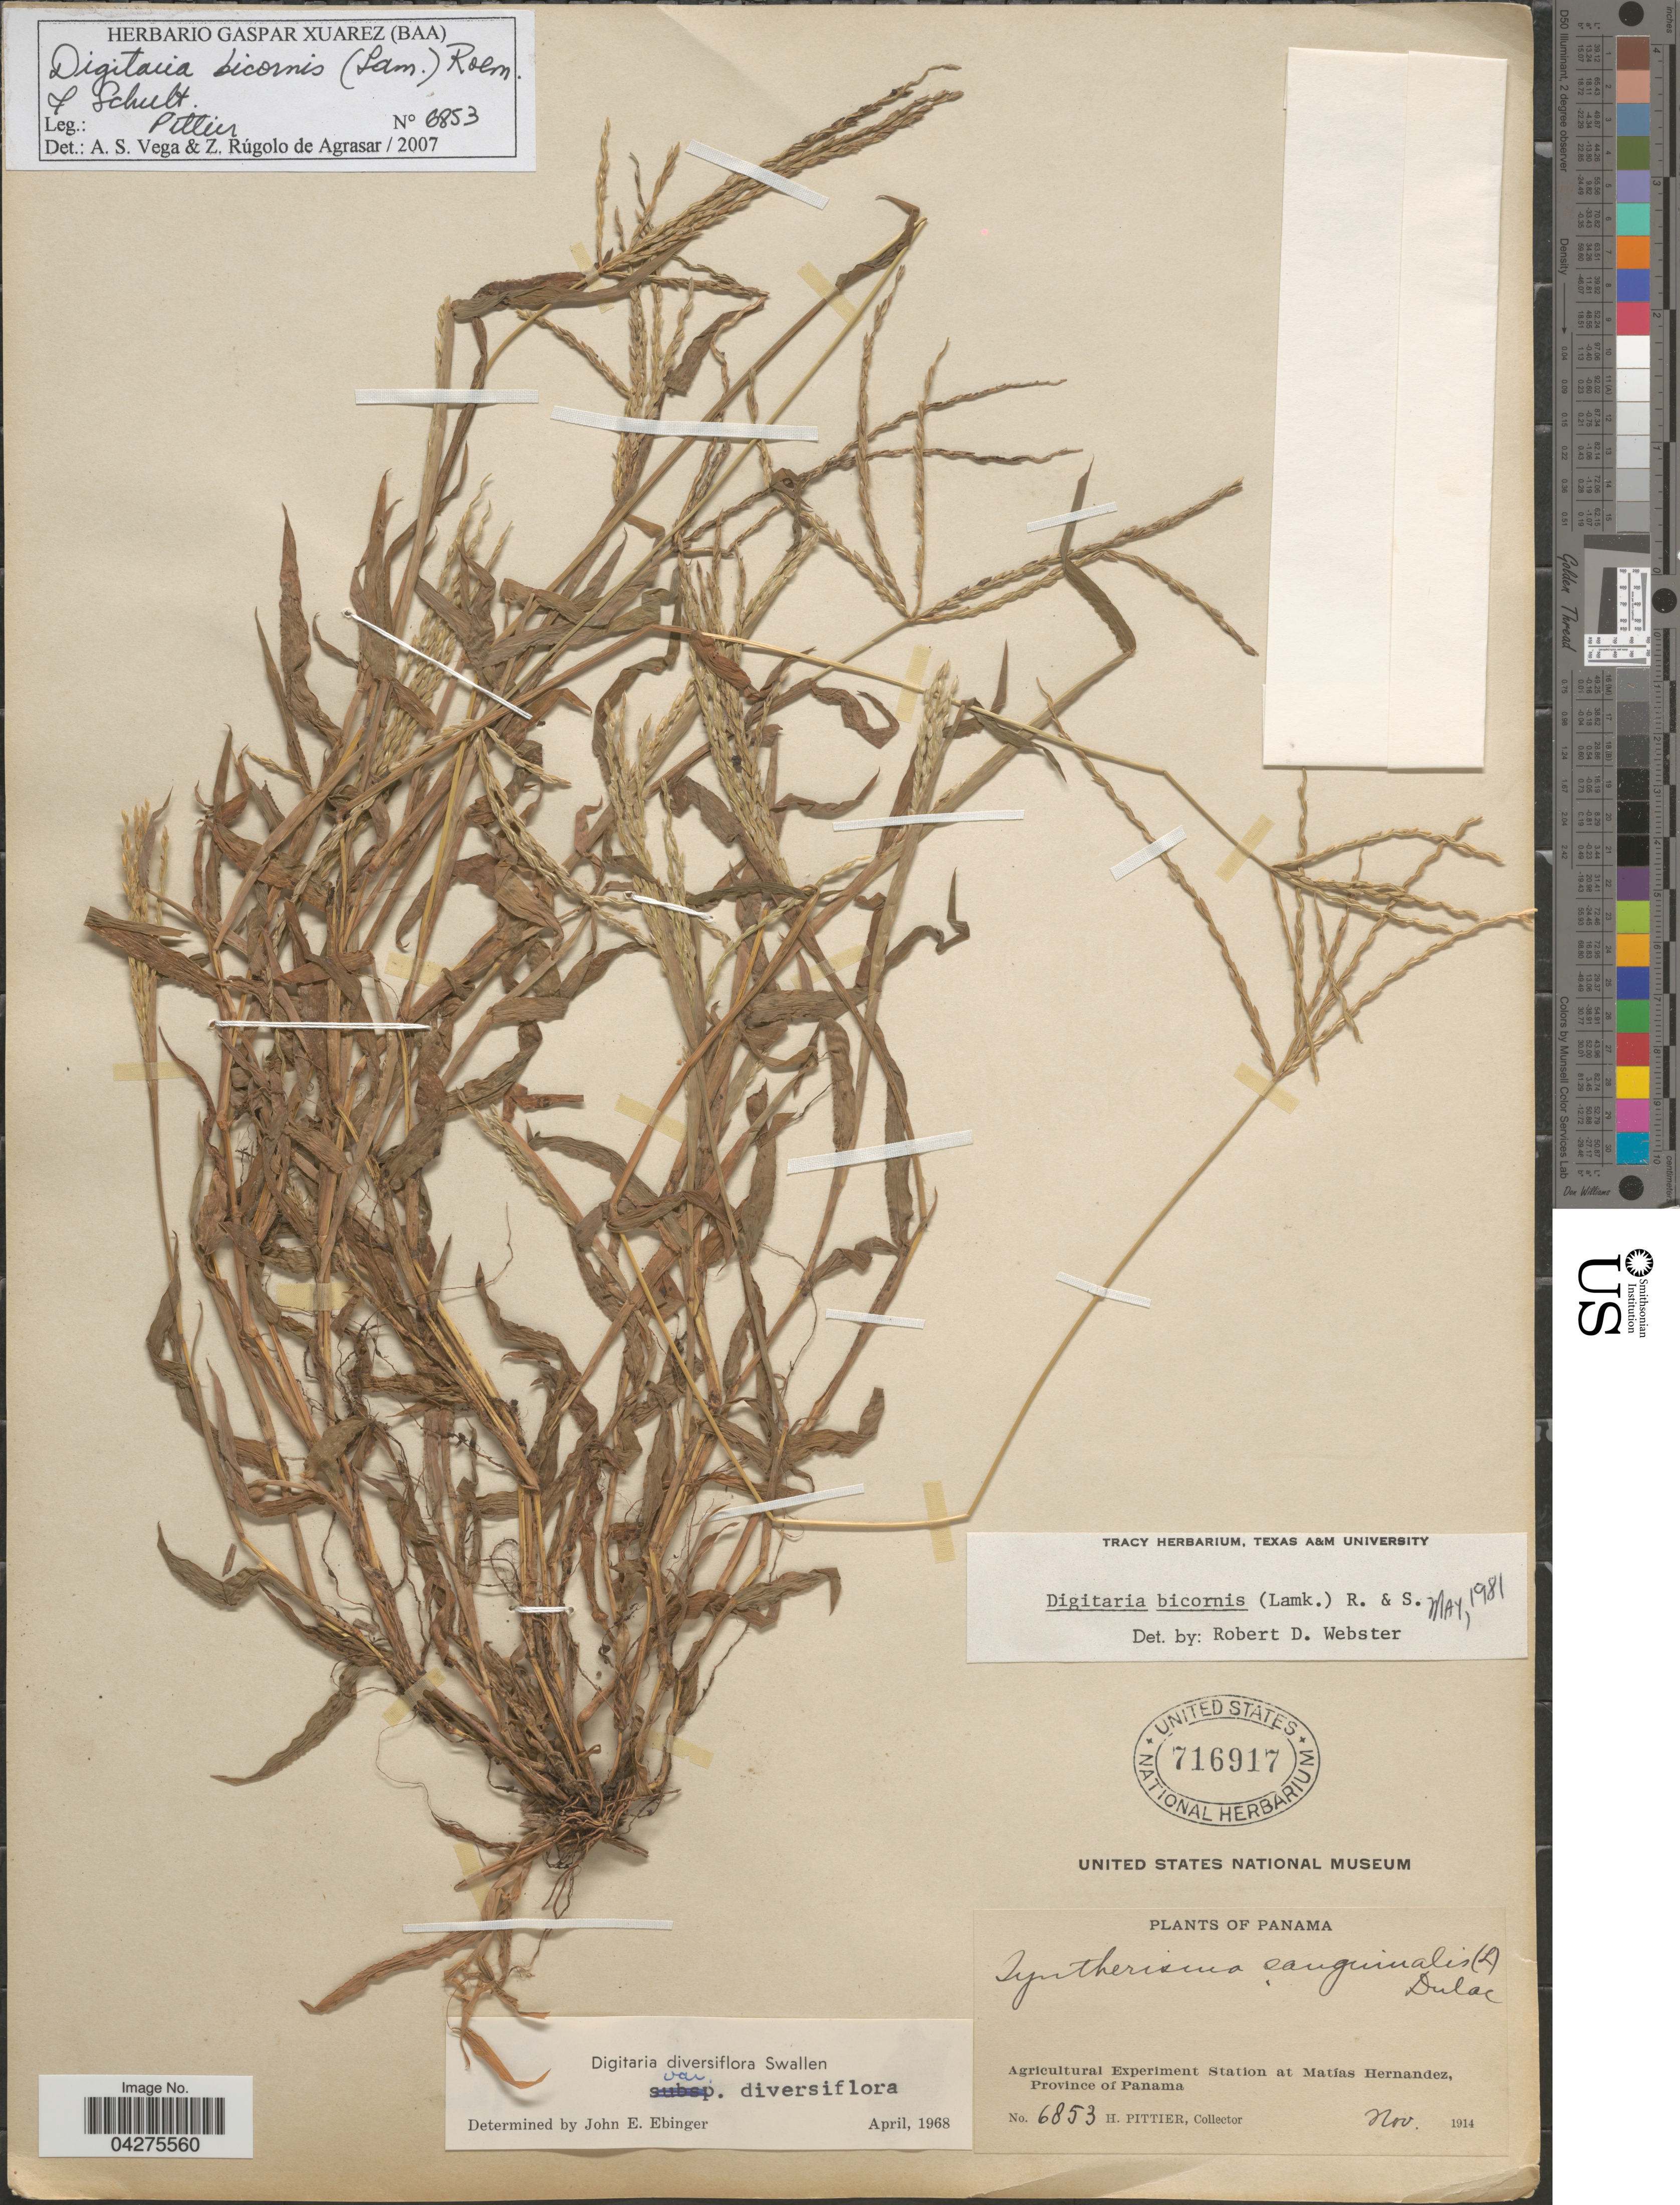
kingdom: Plantae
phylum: Tracheophyta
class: Liliopsida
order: Poales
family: Poaceae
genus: Digitaria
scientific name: Digitaria bicornis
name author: (Lam.) Roem. & Schult.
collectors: H. F. Pittier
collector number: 6853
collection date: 1914-11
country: Panama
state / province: Panamá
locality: Agricultural Experiment Station at Matías Hernandez.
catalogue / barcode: US 716917